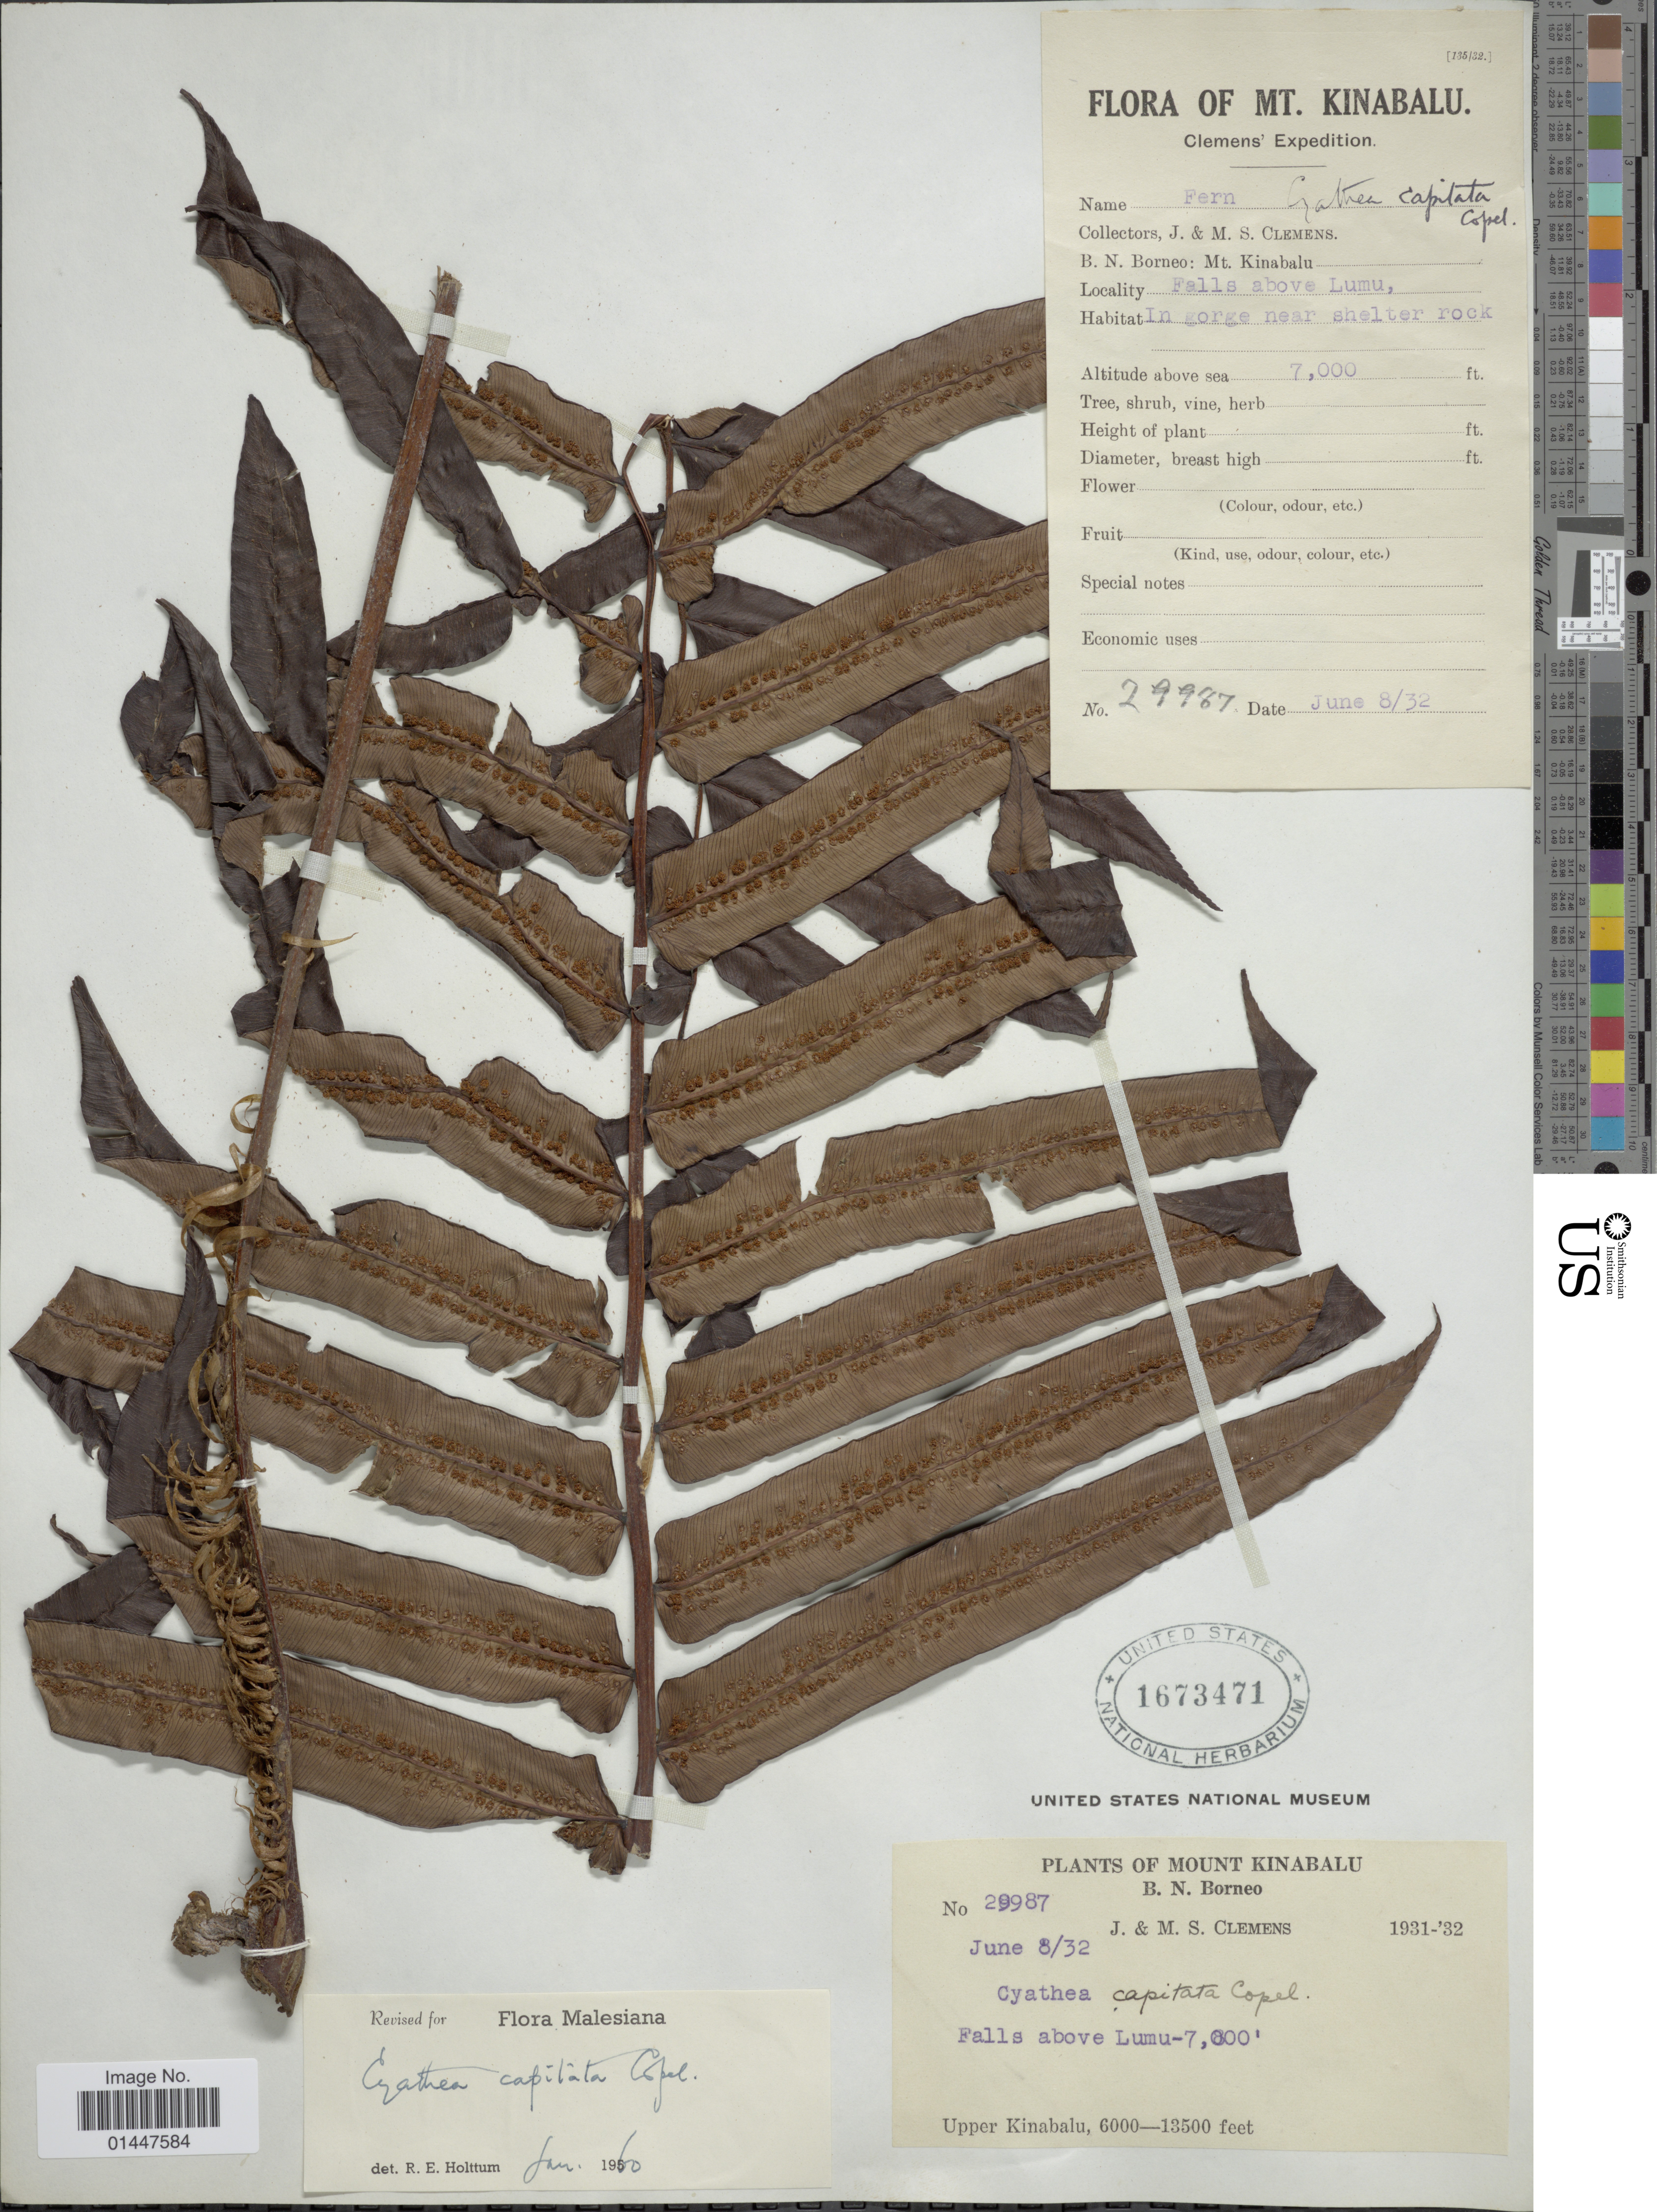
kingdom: Plantae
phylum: Tracheophyta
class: Polypodiopsida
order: Cyatheales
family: Cyatheaceae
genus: Sphaeropteris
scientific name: Sphaeropteris capitata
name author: (Copel.) R.M. Tryon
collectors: J. Clemens & M. S. Clemens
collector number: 29987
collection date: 1932-06-08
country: Malaysia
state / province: Sabah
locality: Mount Kinabalu. B. N. Borneo. Falls above Lumu. In gorge near shelter rock.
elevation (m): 2134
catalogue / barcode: US 1673471